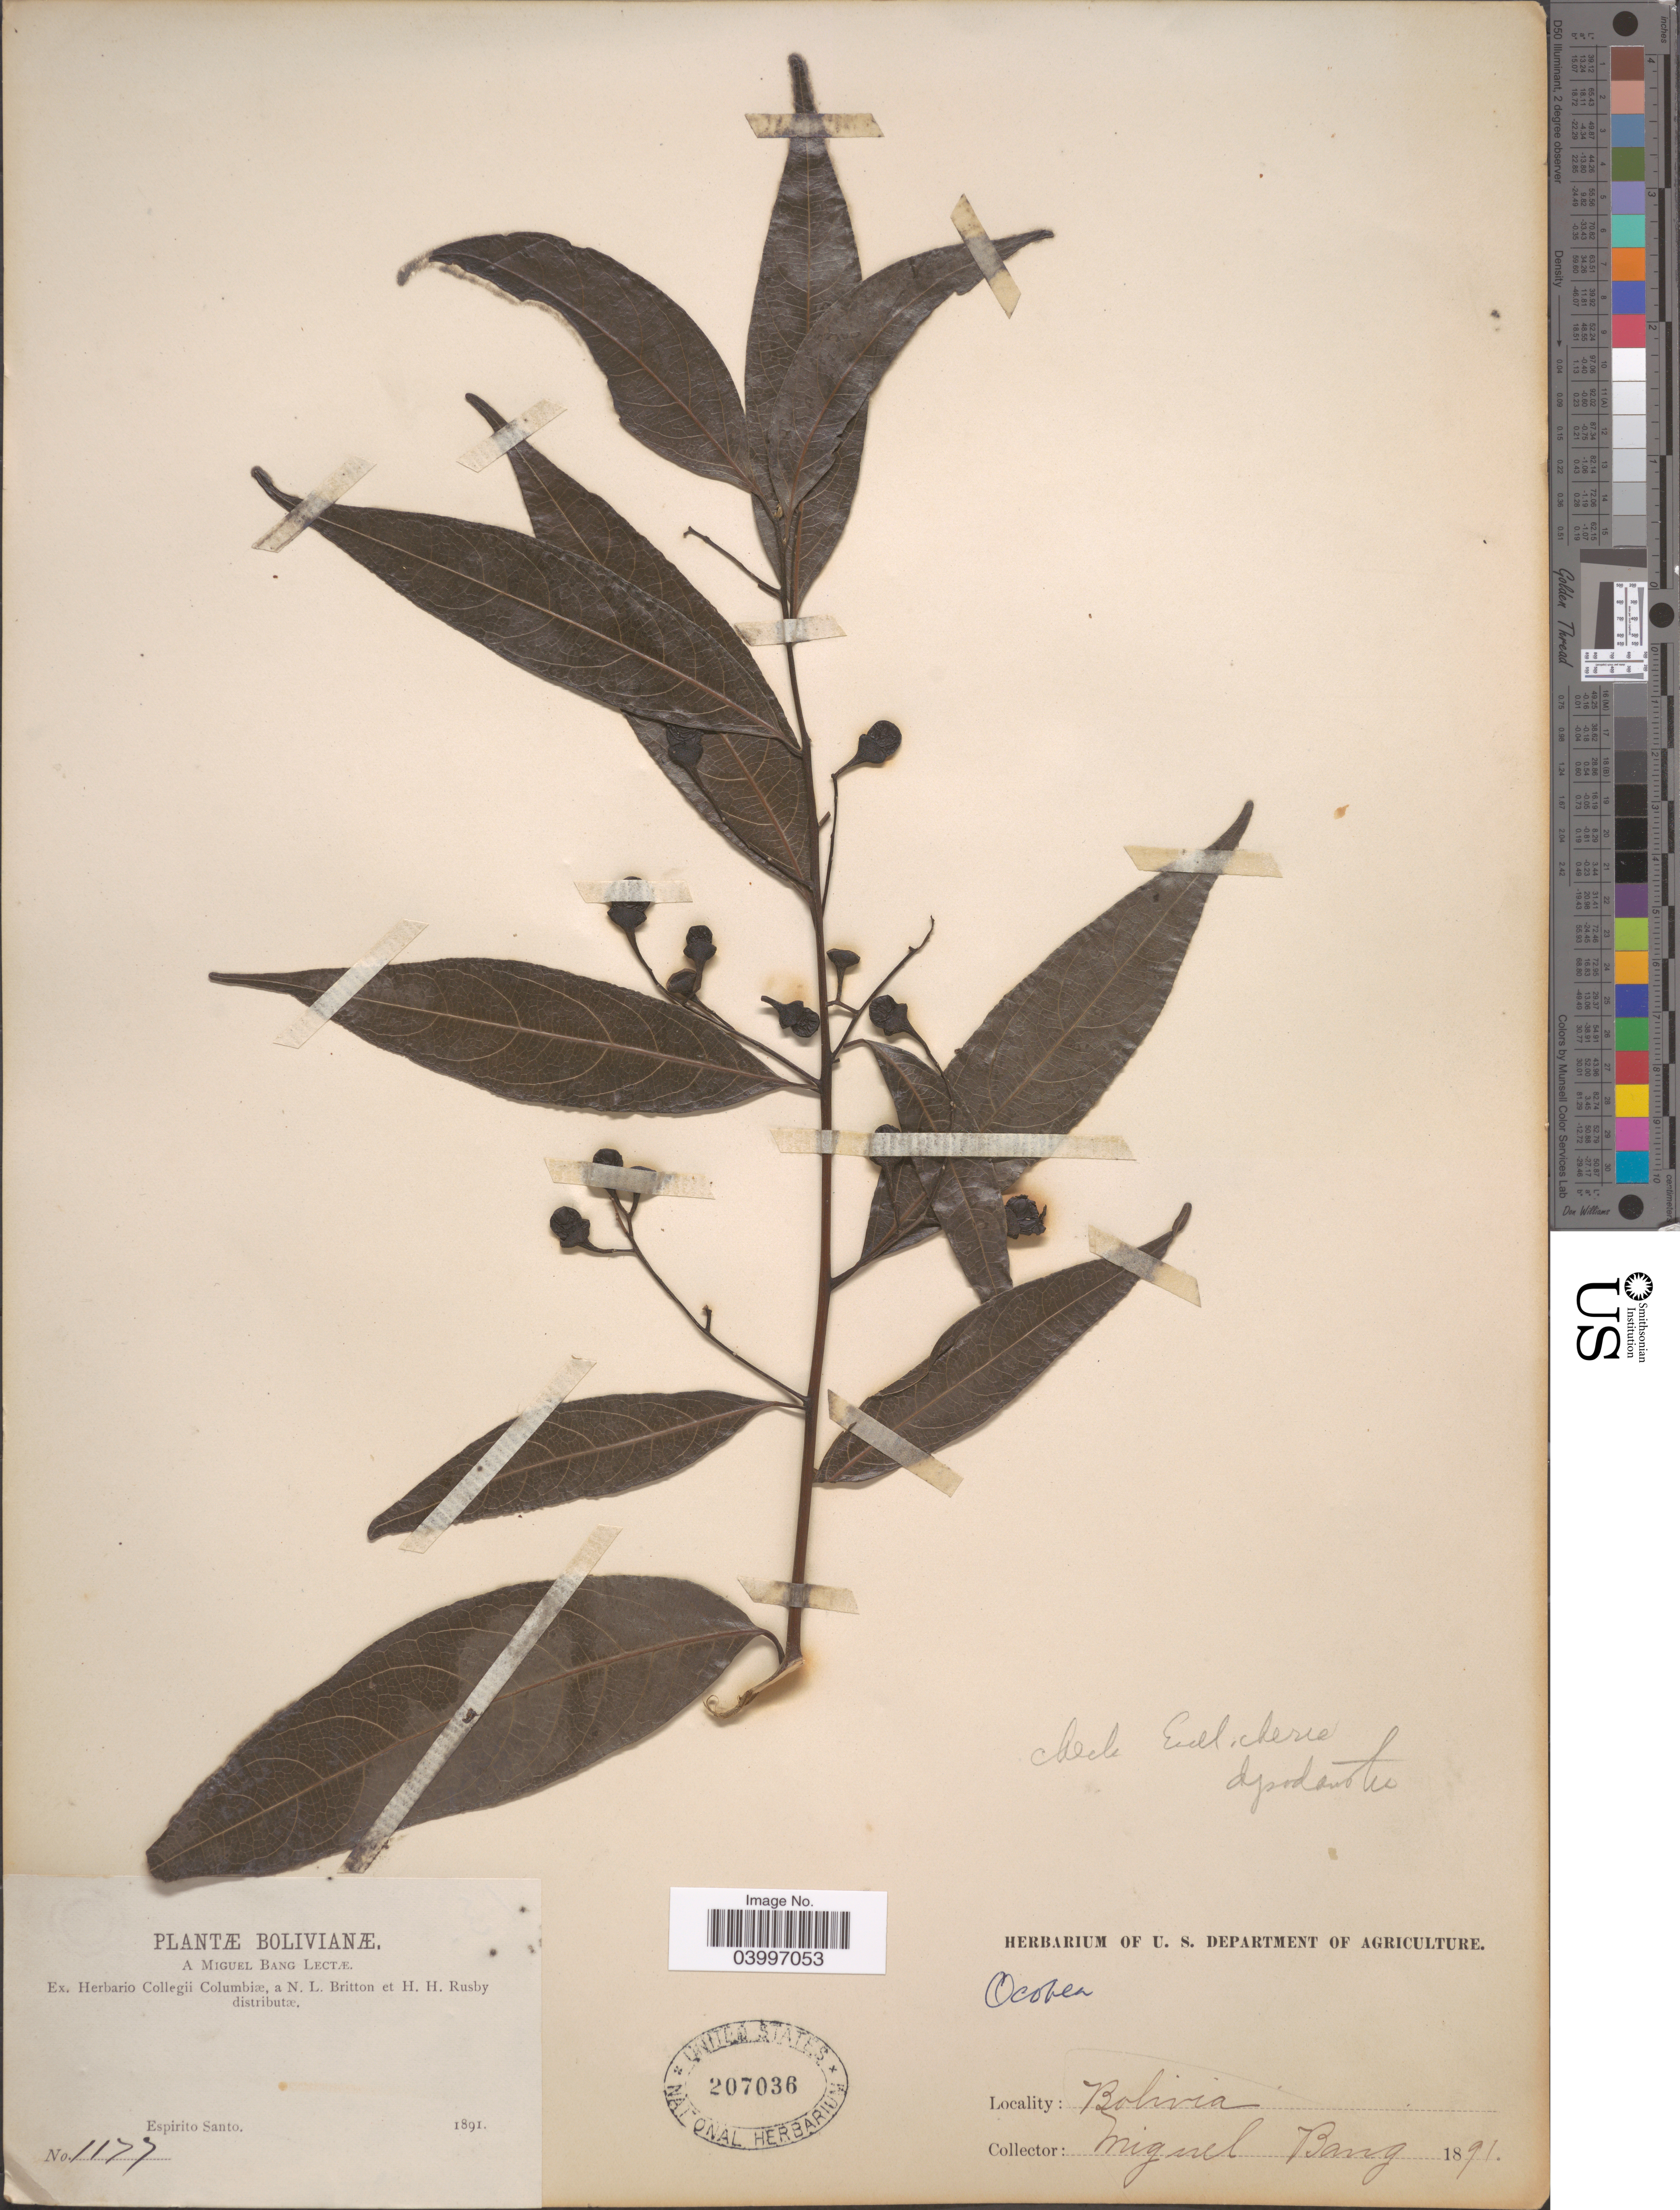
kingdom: Plantae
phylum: Tracheophyta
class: Magnoliopsida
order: Laurales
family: Lauraceae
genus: Ocotea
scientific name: Ocotea sp.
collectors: M. Bang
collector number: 1177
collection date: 1891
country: Bolivia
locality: Espirito Santo.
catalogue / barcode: US 207036